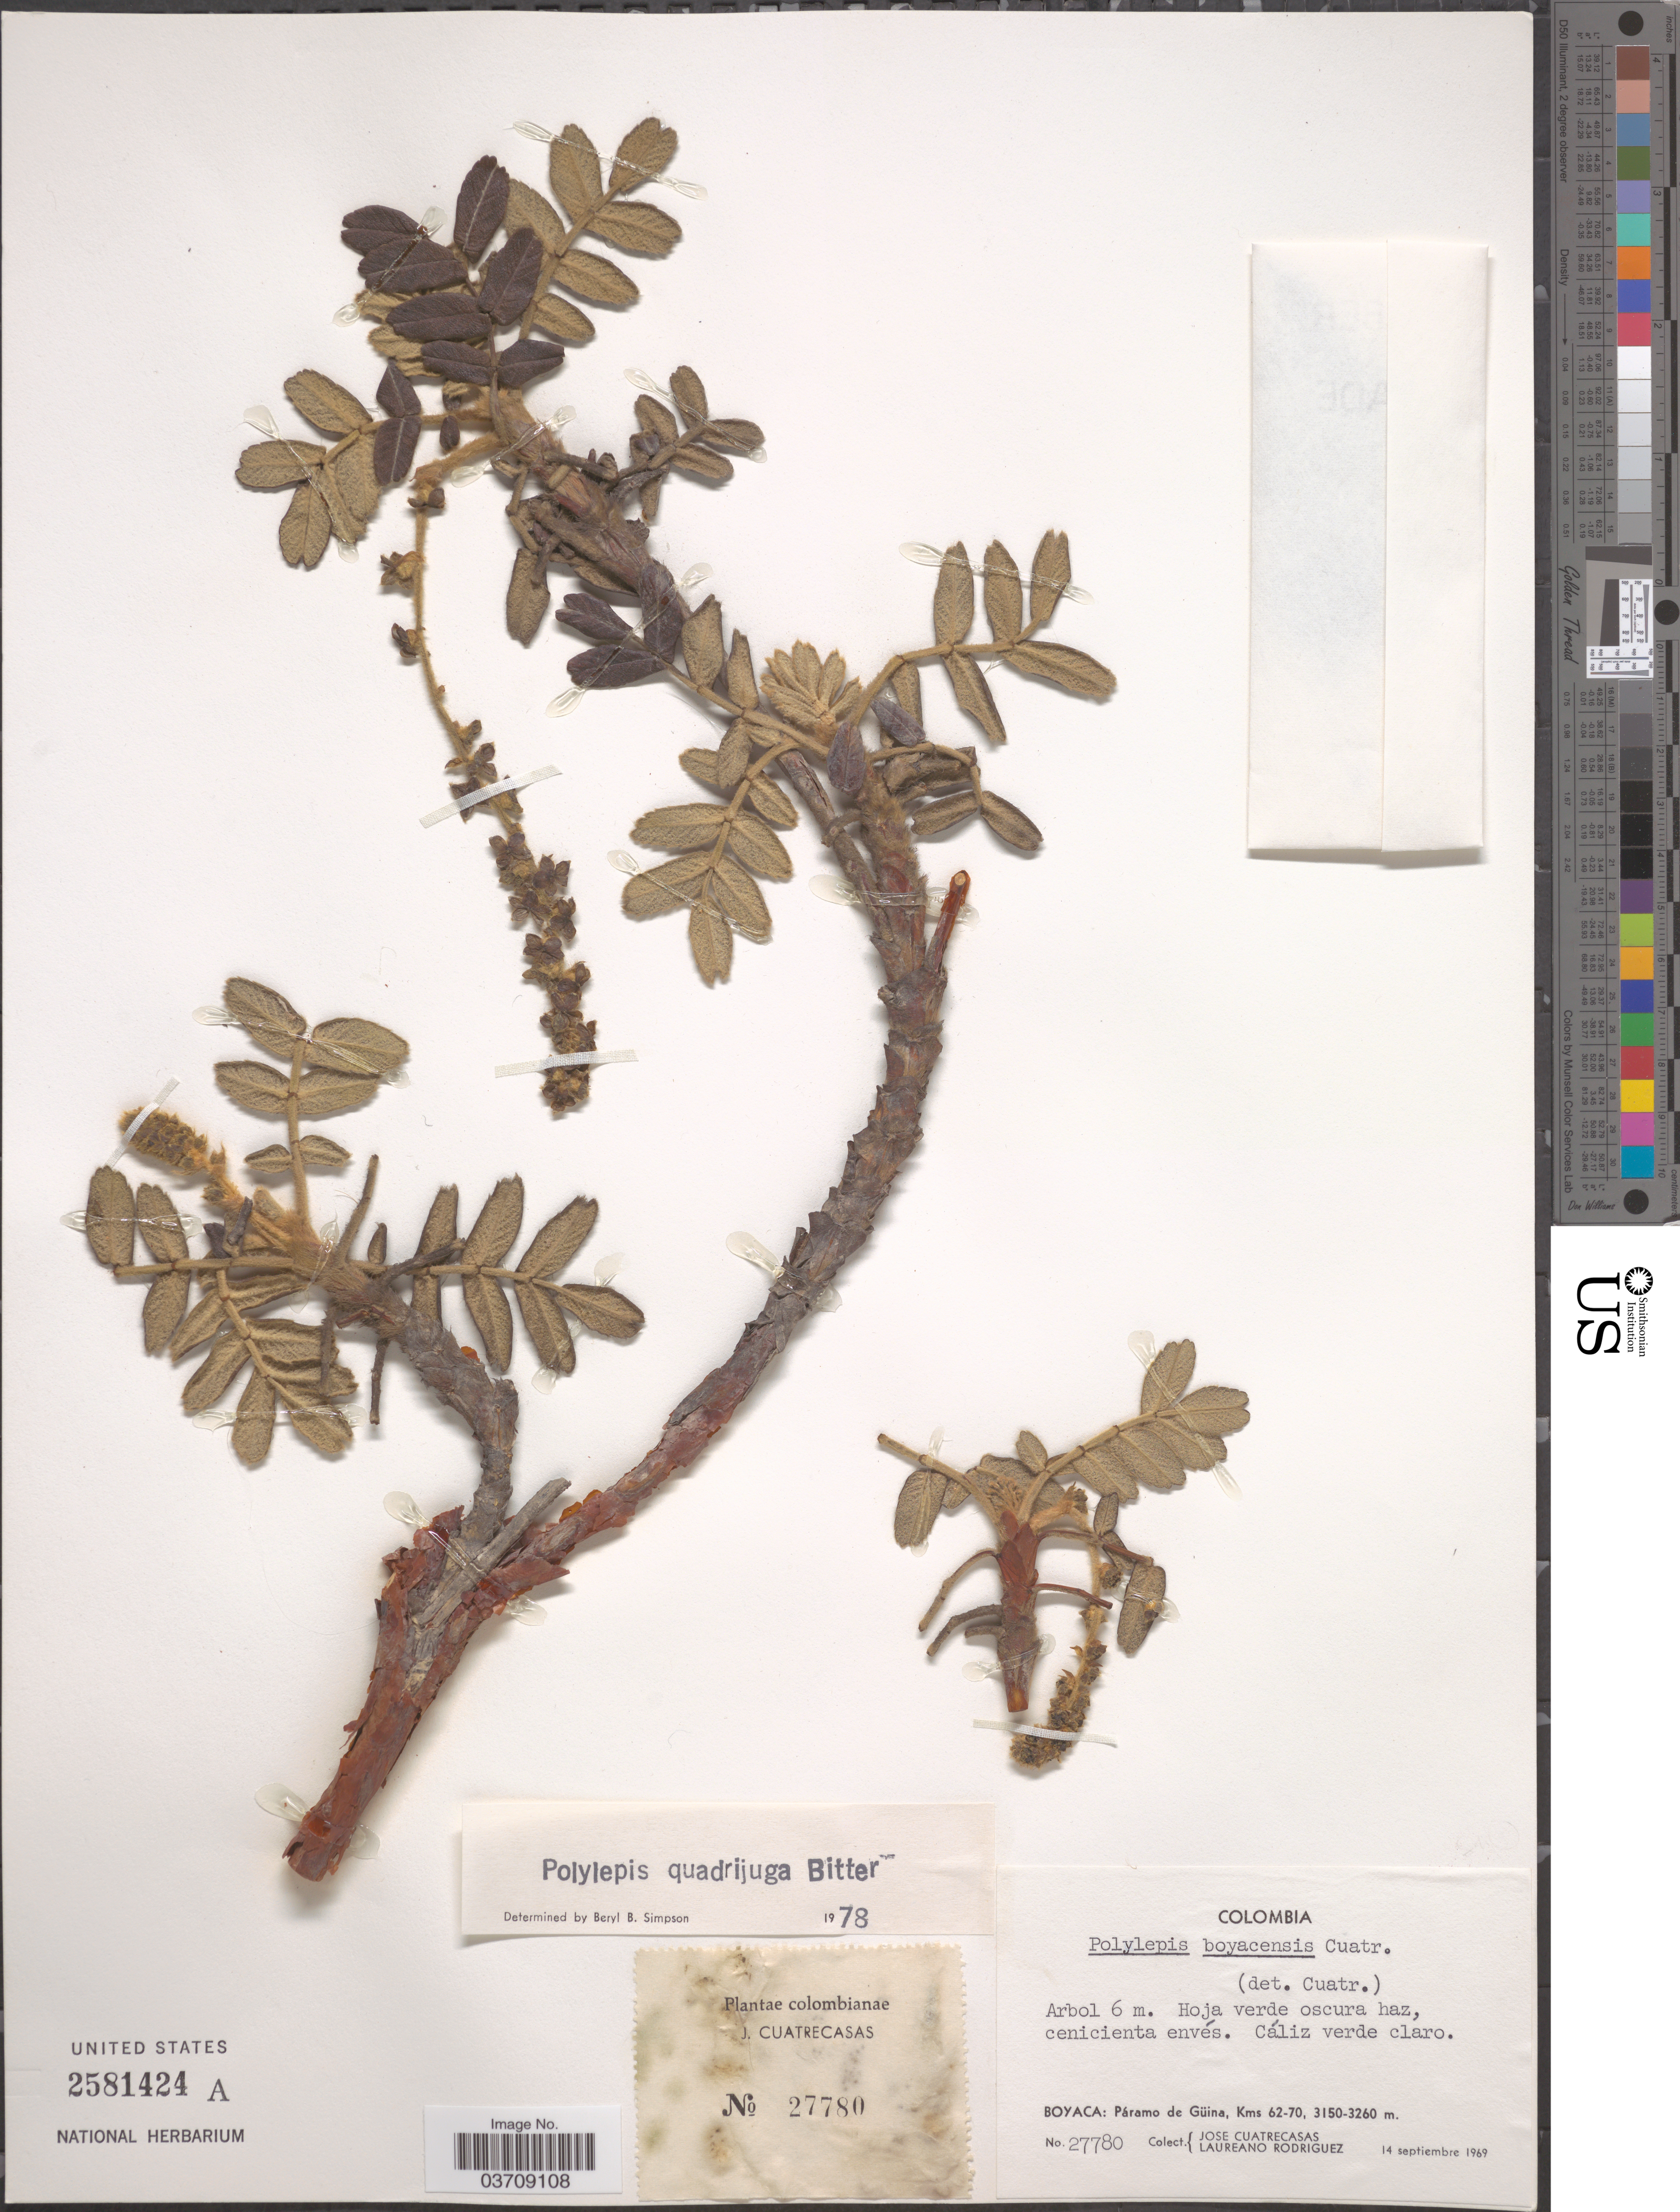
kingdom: Plantae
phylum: Tracheophyta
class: Magnoliopsida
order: Rosales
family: Rosaceae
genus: Polylepis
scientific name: Polylepis quadrijuga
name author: Bitter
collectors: J. Cuatrecasas & L. Rodriguez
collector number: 27780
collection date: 1969-09-14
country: Colombia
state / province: Boyacá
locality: Páramo de Güina, Kms 62-70.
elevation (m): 3150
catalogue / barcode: US 2581424A